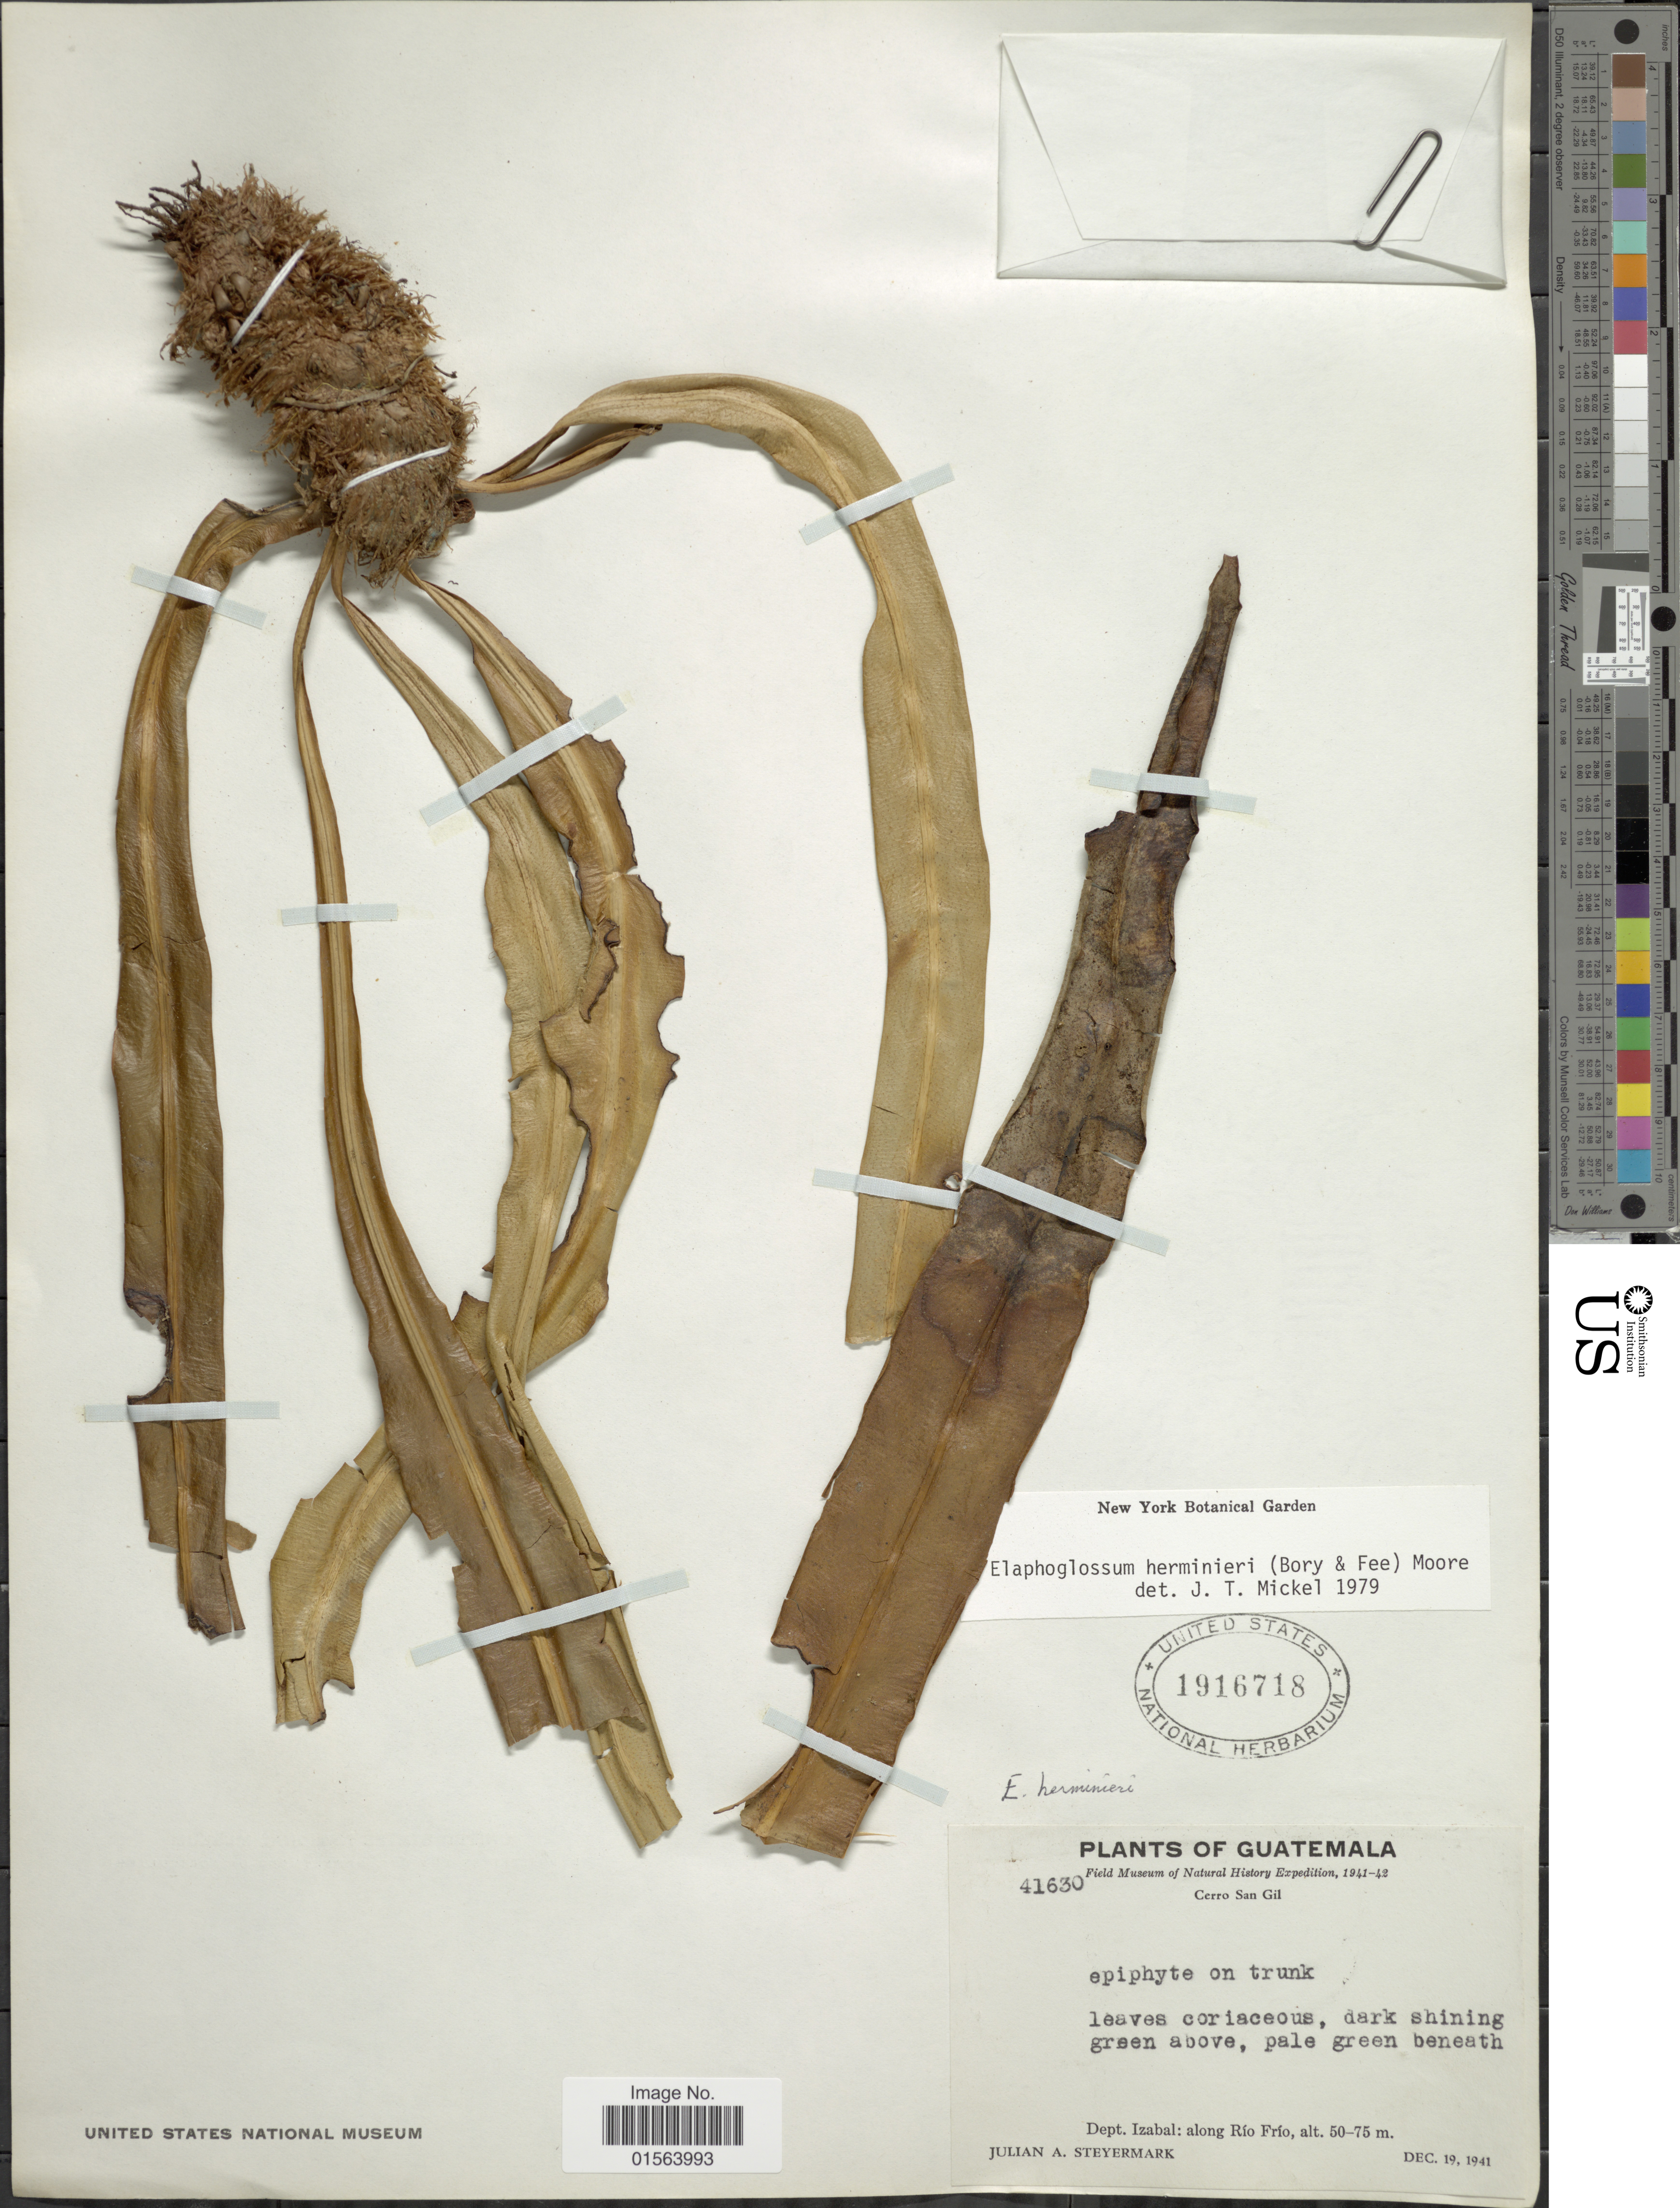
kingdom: Plantae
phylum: Tracheophyta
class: Polypodiopsida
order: Polypodiales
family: Dryopteridaceae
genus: Elaphoglossum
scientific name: Elaphoglossum herminieri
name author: (Bory & Fée) T. Moore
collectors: J. Steyermark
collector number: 41630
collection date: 1941-12-19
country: Guatemala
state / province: Izabal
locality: Cerro San Gil, Dept. Izabal: along Rio Frio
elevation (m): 50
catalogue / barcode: US 1916718